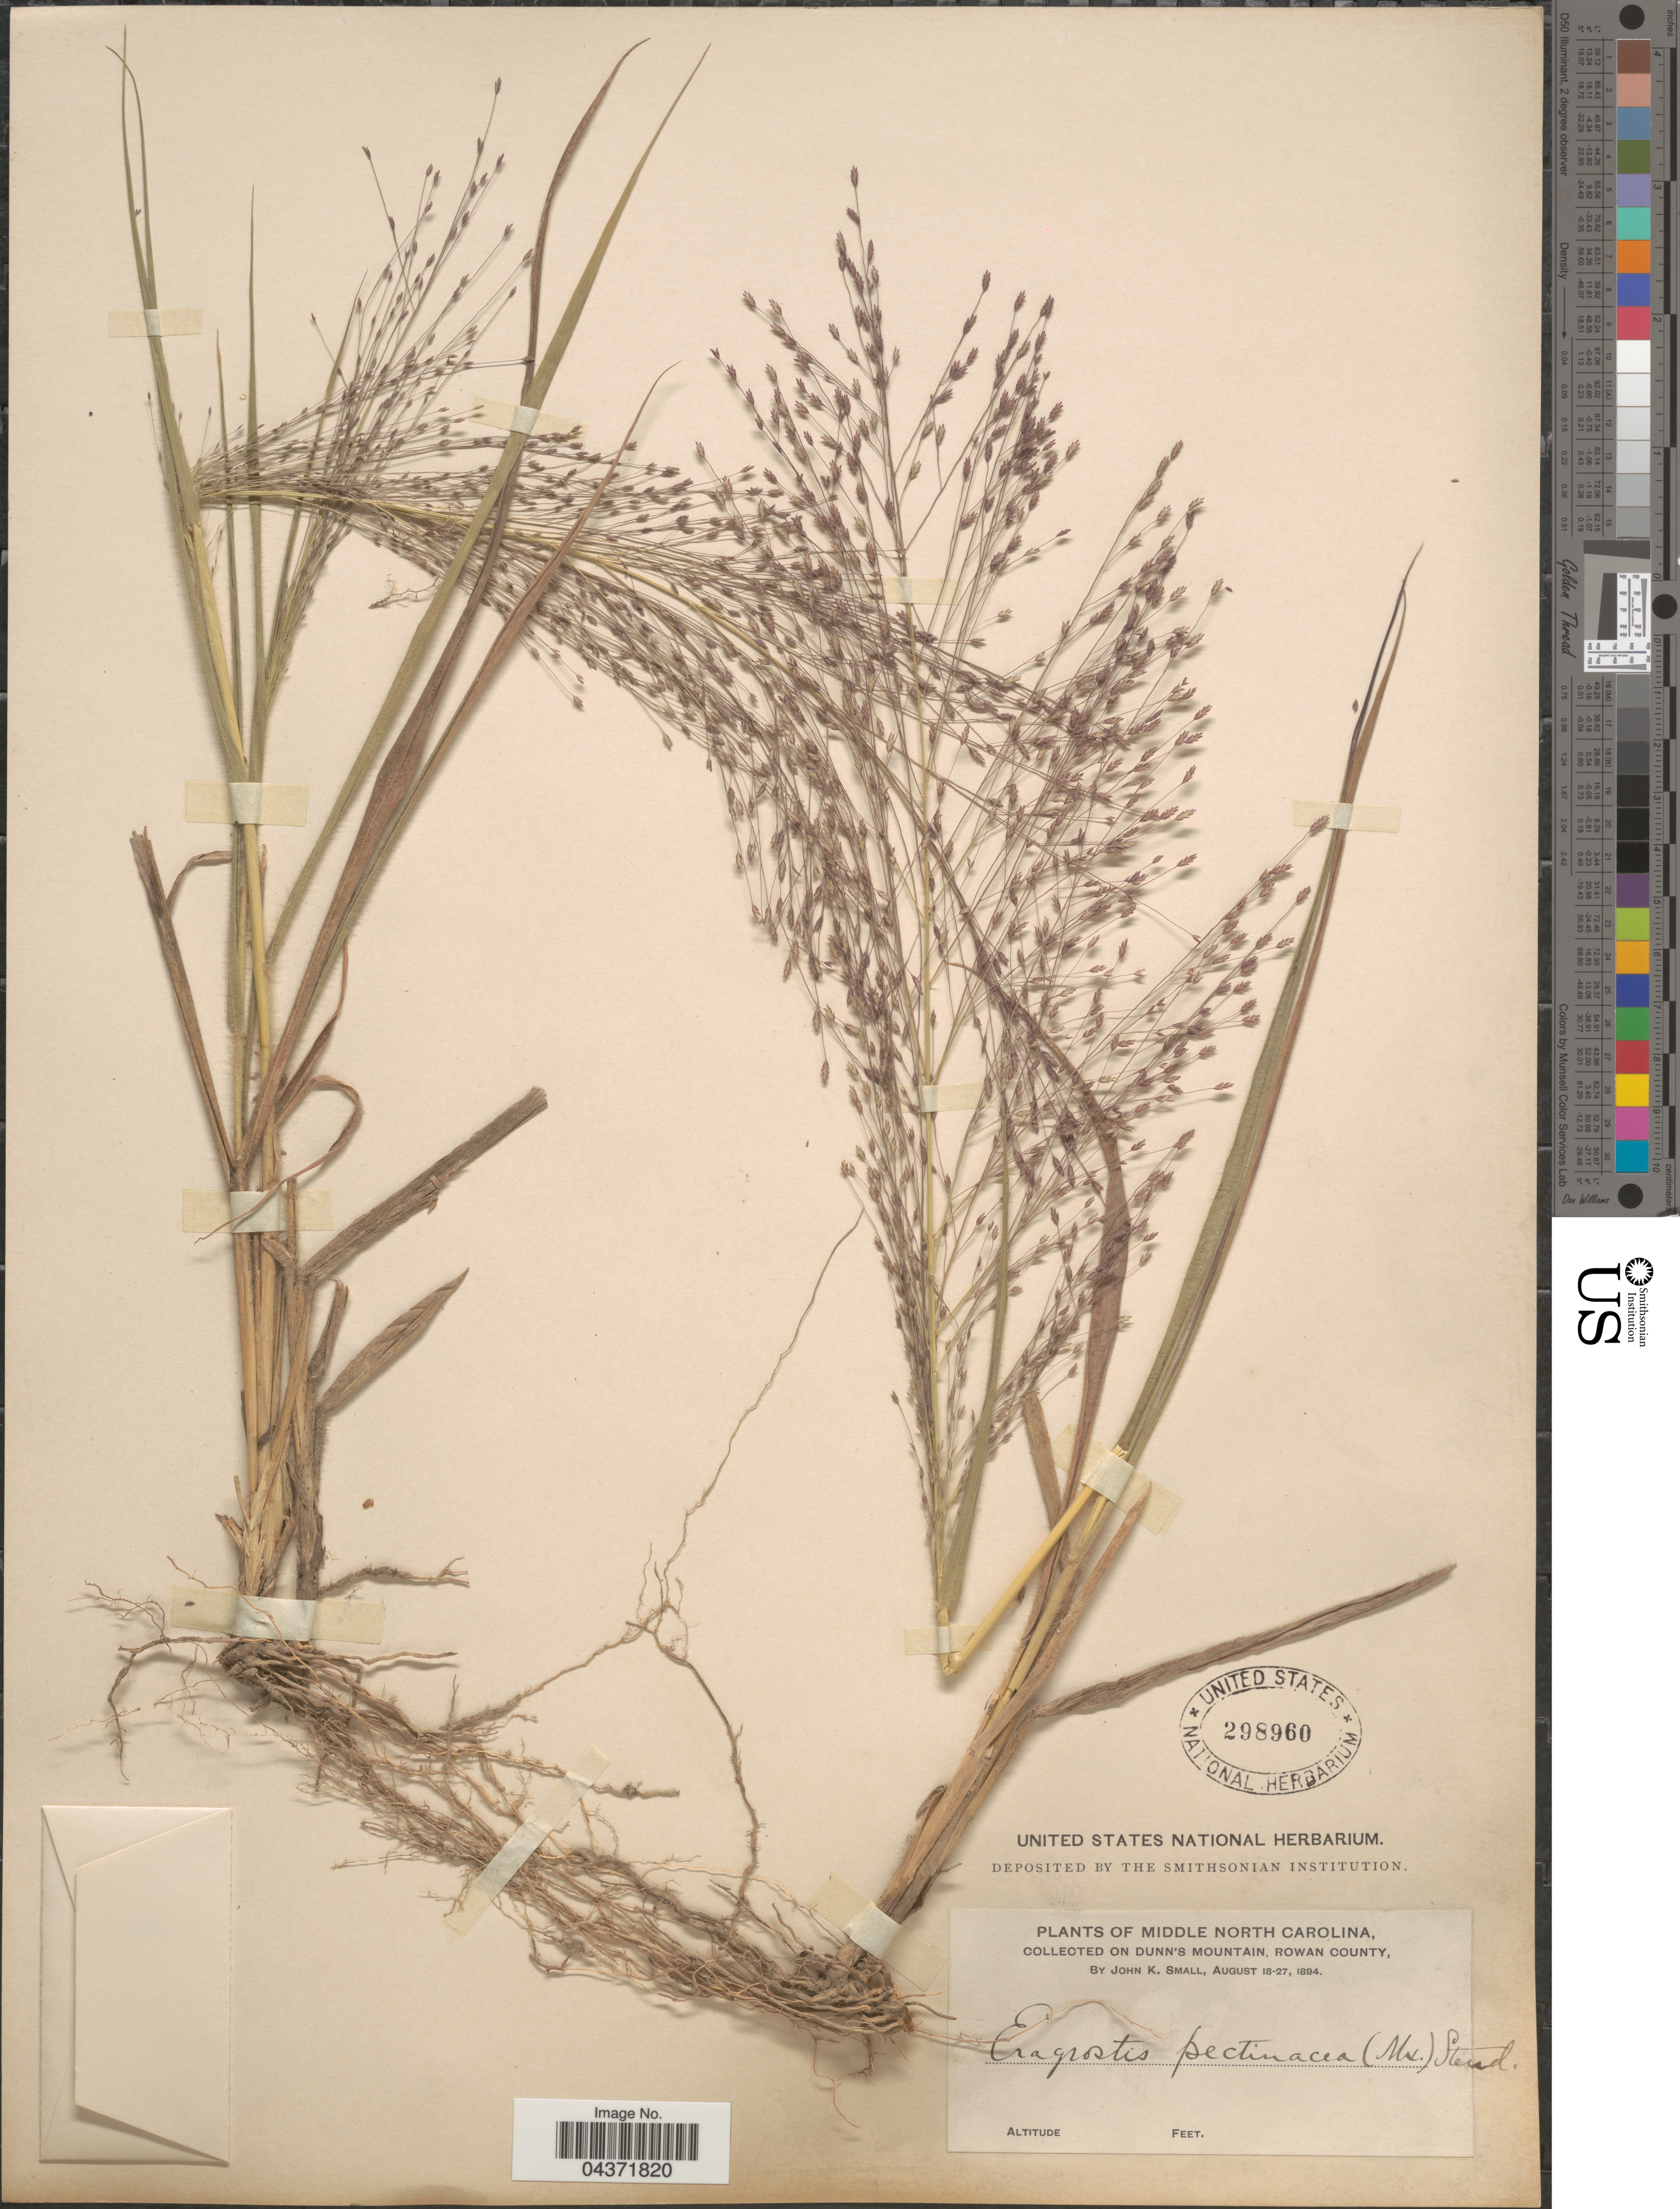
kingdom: Plantae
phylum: Tracheophyta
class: Liliopsida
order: Poales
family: Poaceae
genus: Eragrostis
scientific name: Eragrostis spectabilis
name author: (Pursh) Steud.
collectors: J. K. Small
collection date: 1894-08-18/1894-08-27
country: United States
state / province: North Carolina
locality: Middle North Carolina. On Dunn's Mountain, Rowan County.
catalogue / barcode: US 298960